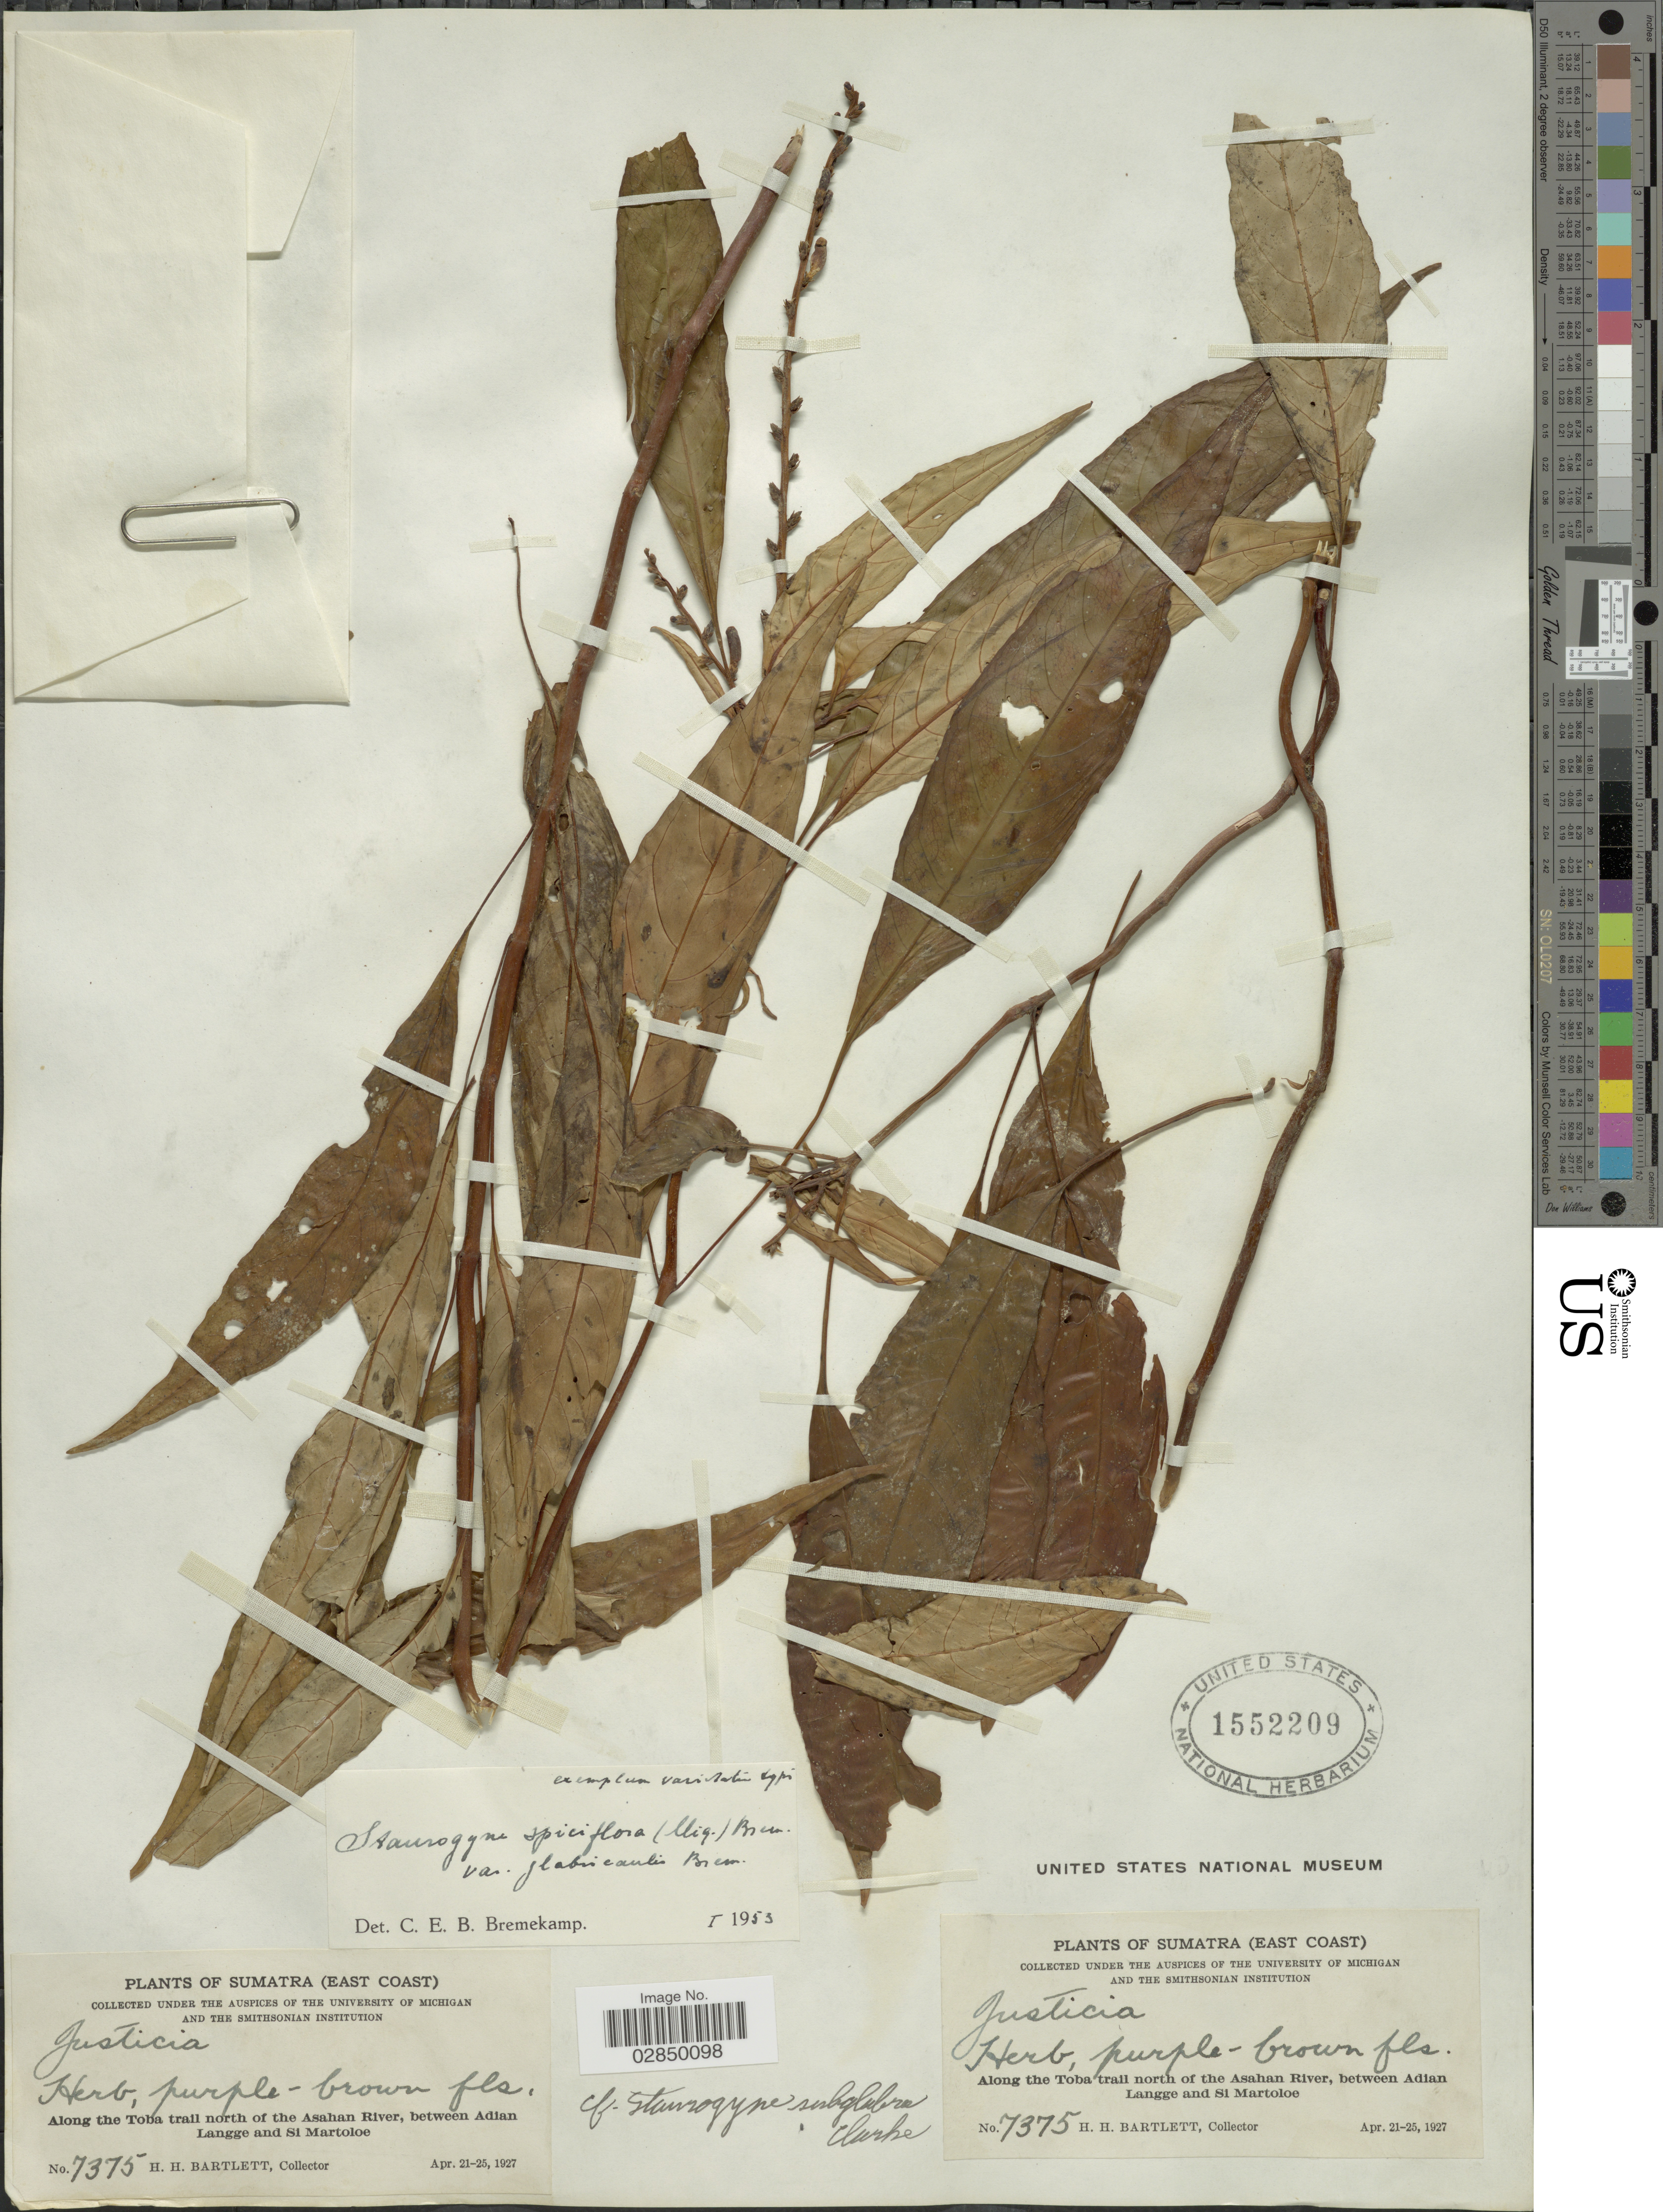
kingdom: Plantae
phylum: Tracheophyta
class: Magnoliopsida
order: Lamiales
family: Acanthaceae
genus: Staurogyne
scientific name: Staurogyne spiciflora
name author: (Miq.) Bremek.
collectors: H. H. Bartlett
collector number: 7375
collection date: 1927-04-21/1927-04-25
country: Indonesia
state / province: Sumatra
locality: (East Coast). Along the Toba trail north of the Asahan River, between Adian Lannge and Si Martoloe.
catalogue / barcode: US 1552209